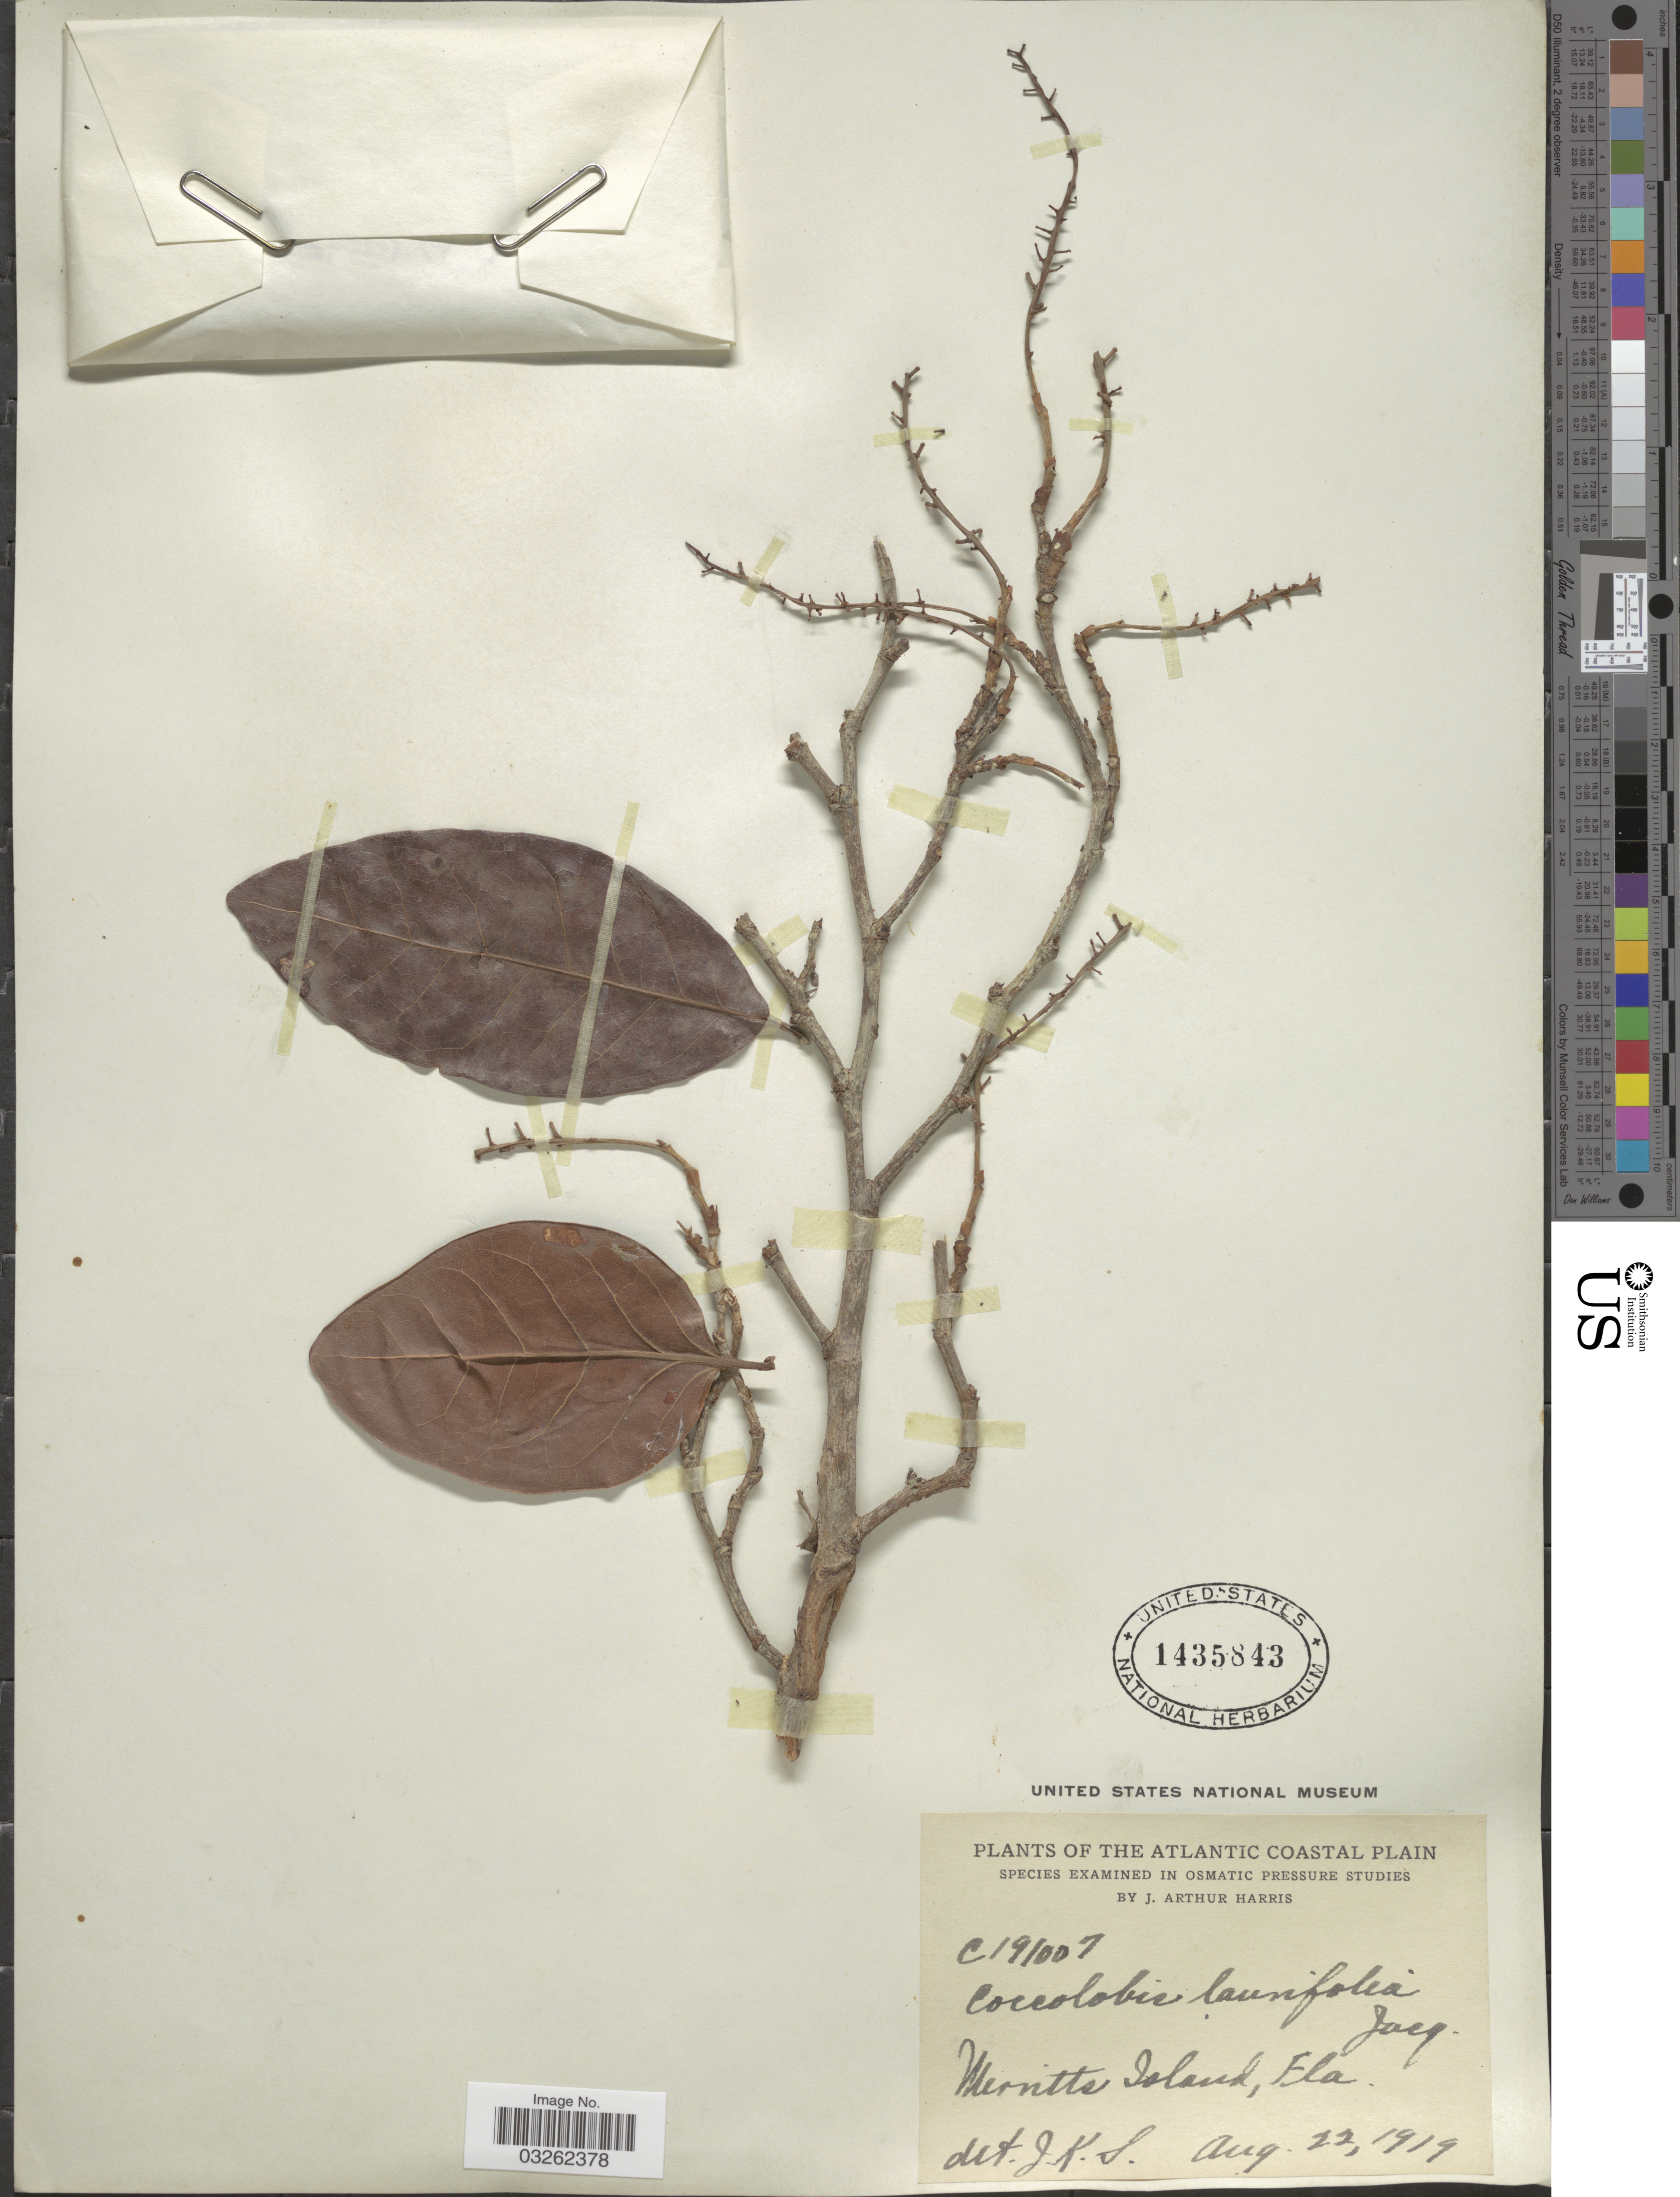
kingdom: Plantae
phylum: Tracheophyta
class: Magnoliopsida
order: Caryophyllales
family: Polygonaceae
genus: Coccoloba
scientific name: Coccoloba floridana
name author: Meisn. in DC.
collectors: J. A. Harris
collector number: C191007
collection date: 1919-08-22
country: United States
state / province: Florida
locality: The Atlantic Coastal Plain, Merritts Island.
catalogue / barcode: US 1435843